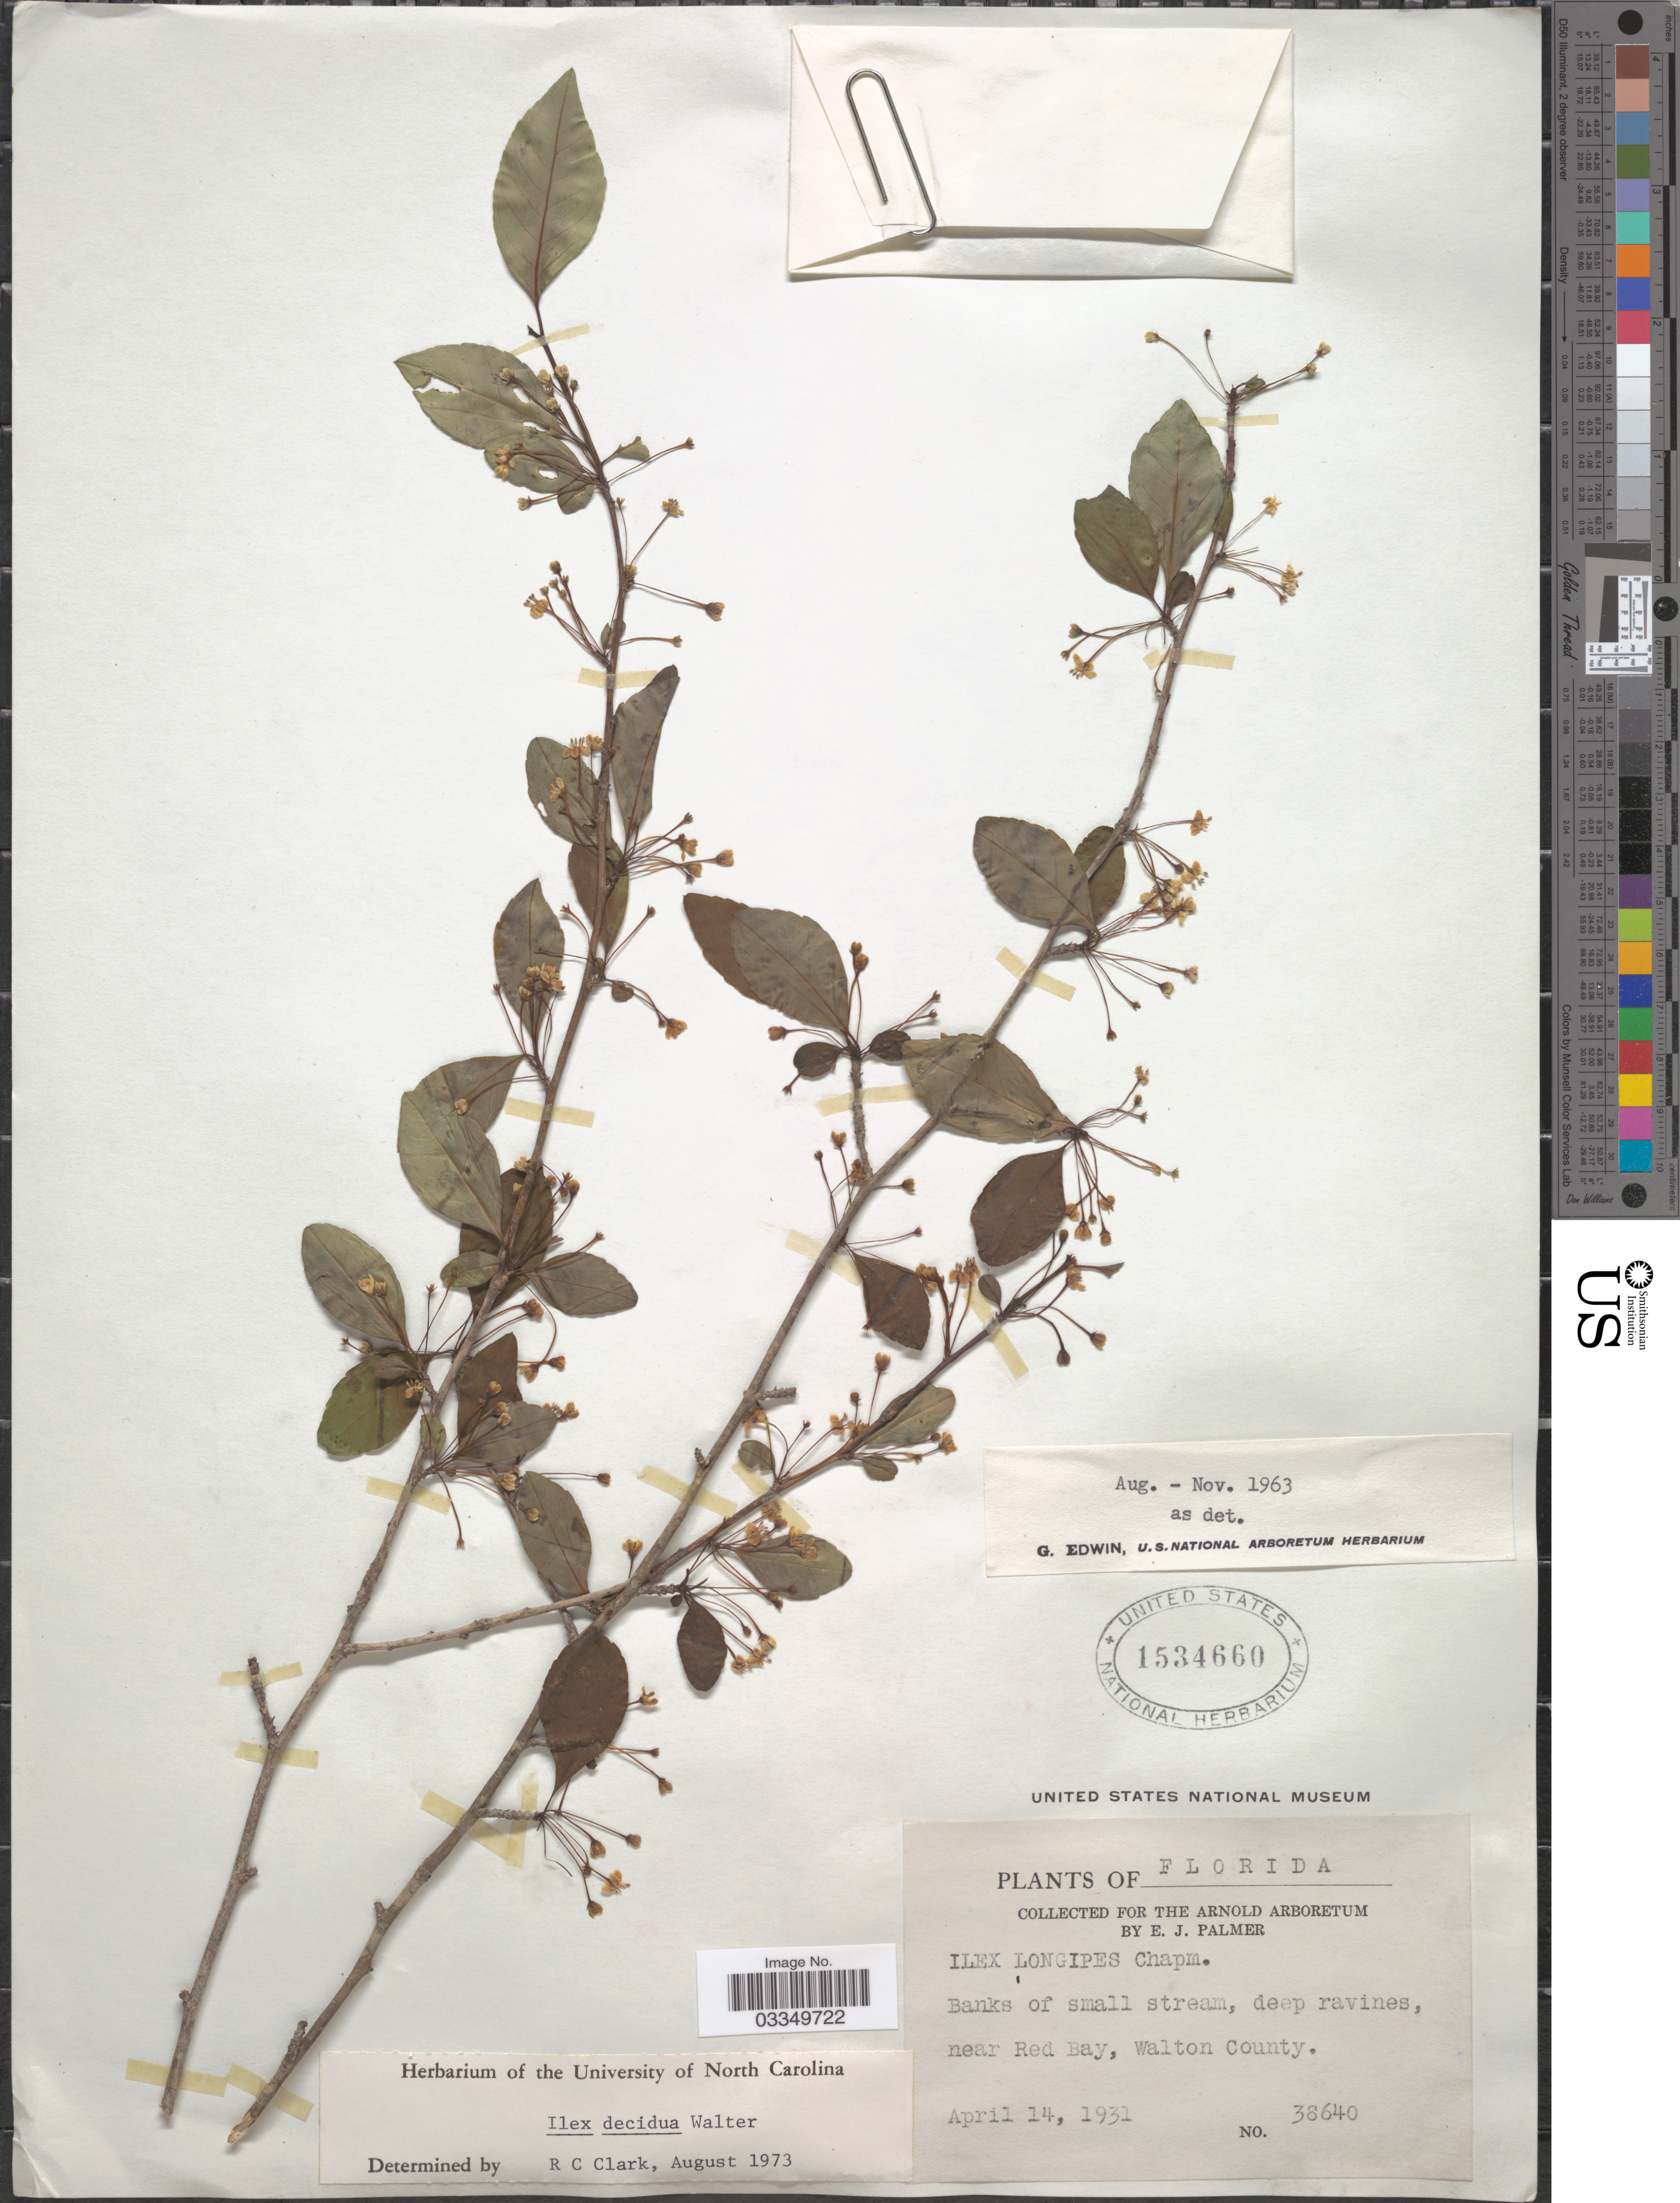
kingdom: Plantae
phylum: Tracheophyta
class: Magnoliopsida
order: Aquifoliales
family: Aquifoliaceae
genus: Ilex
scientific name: Ilex decidua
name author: Walter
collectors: E. J. Palmer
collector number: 38640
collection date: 1931-04-14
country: United States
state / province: Florida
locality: Near Red Bay, Walton County.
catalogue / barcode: US 1534660